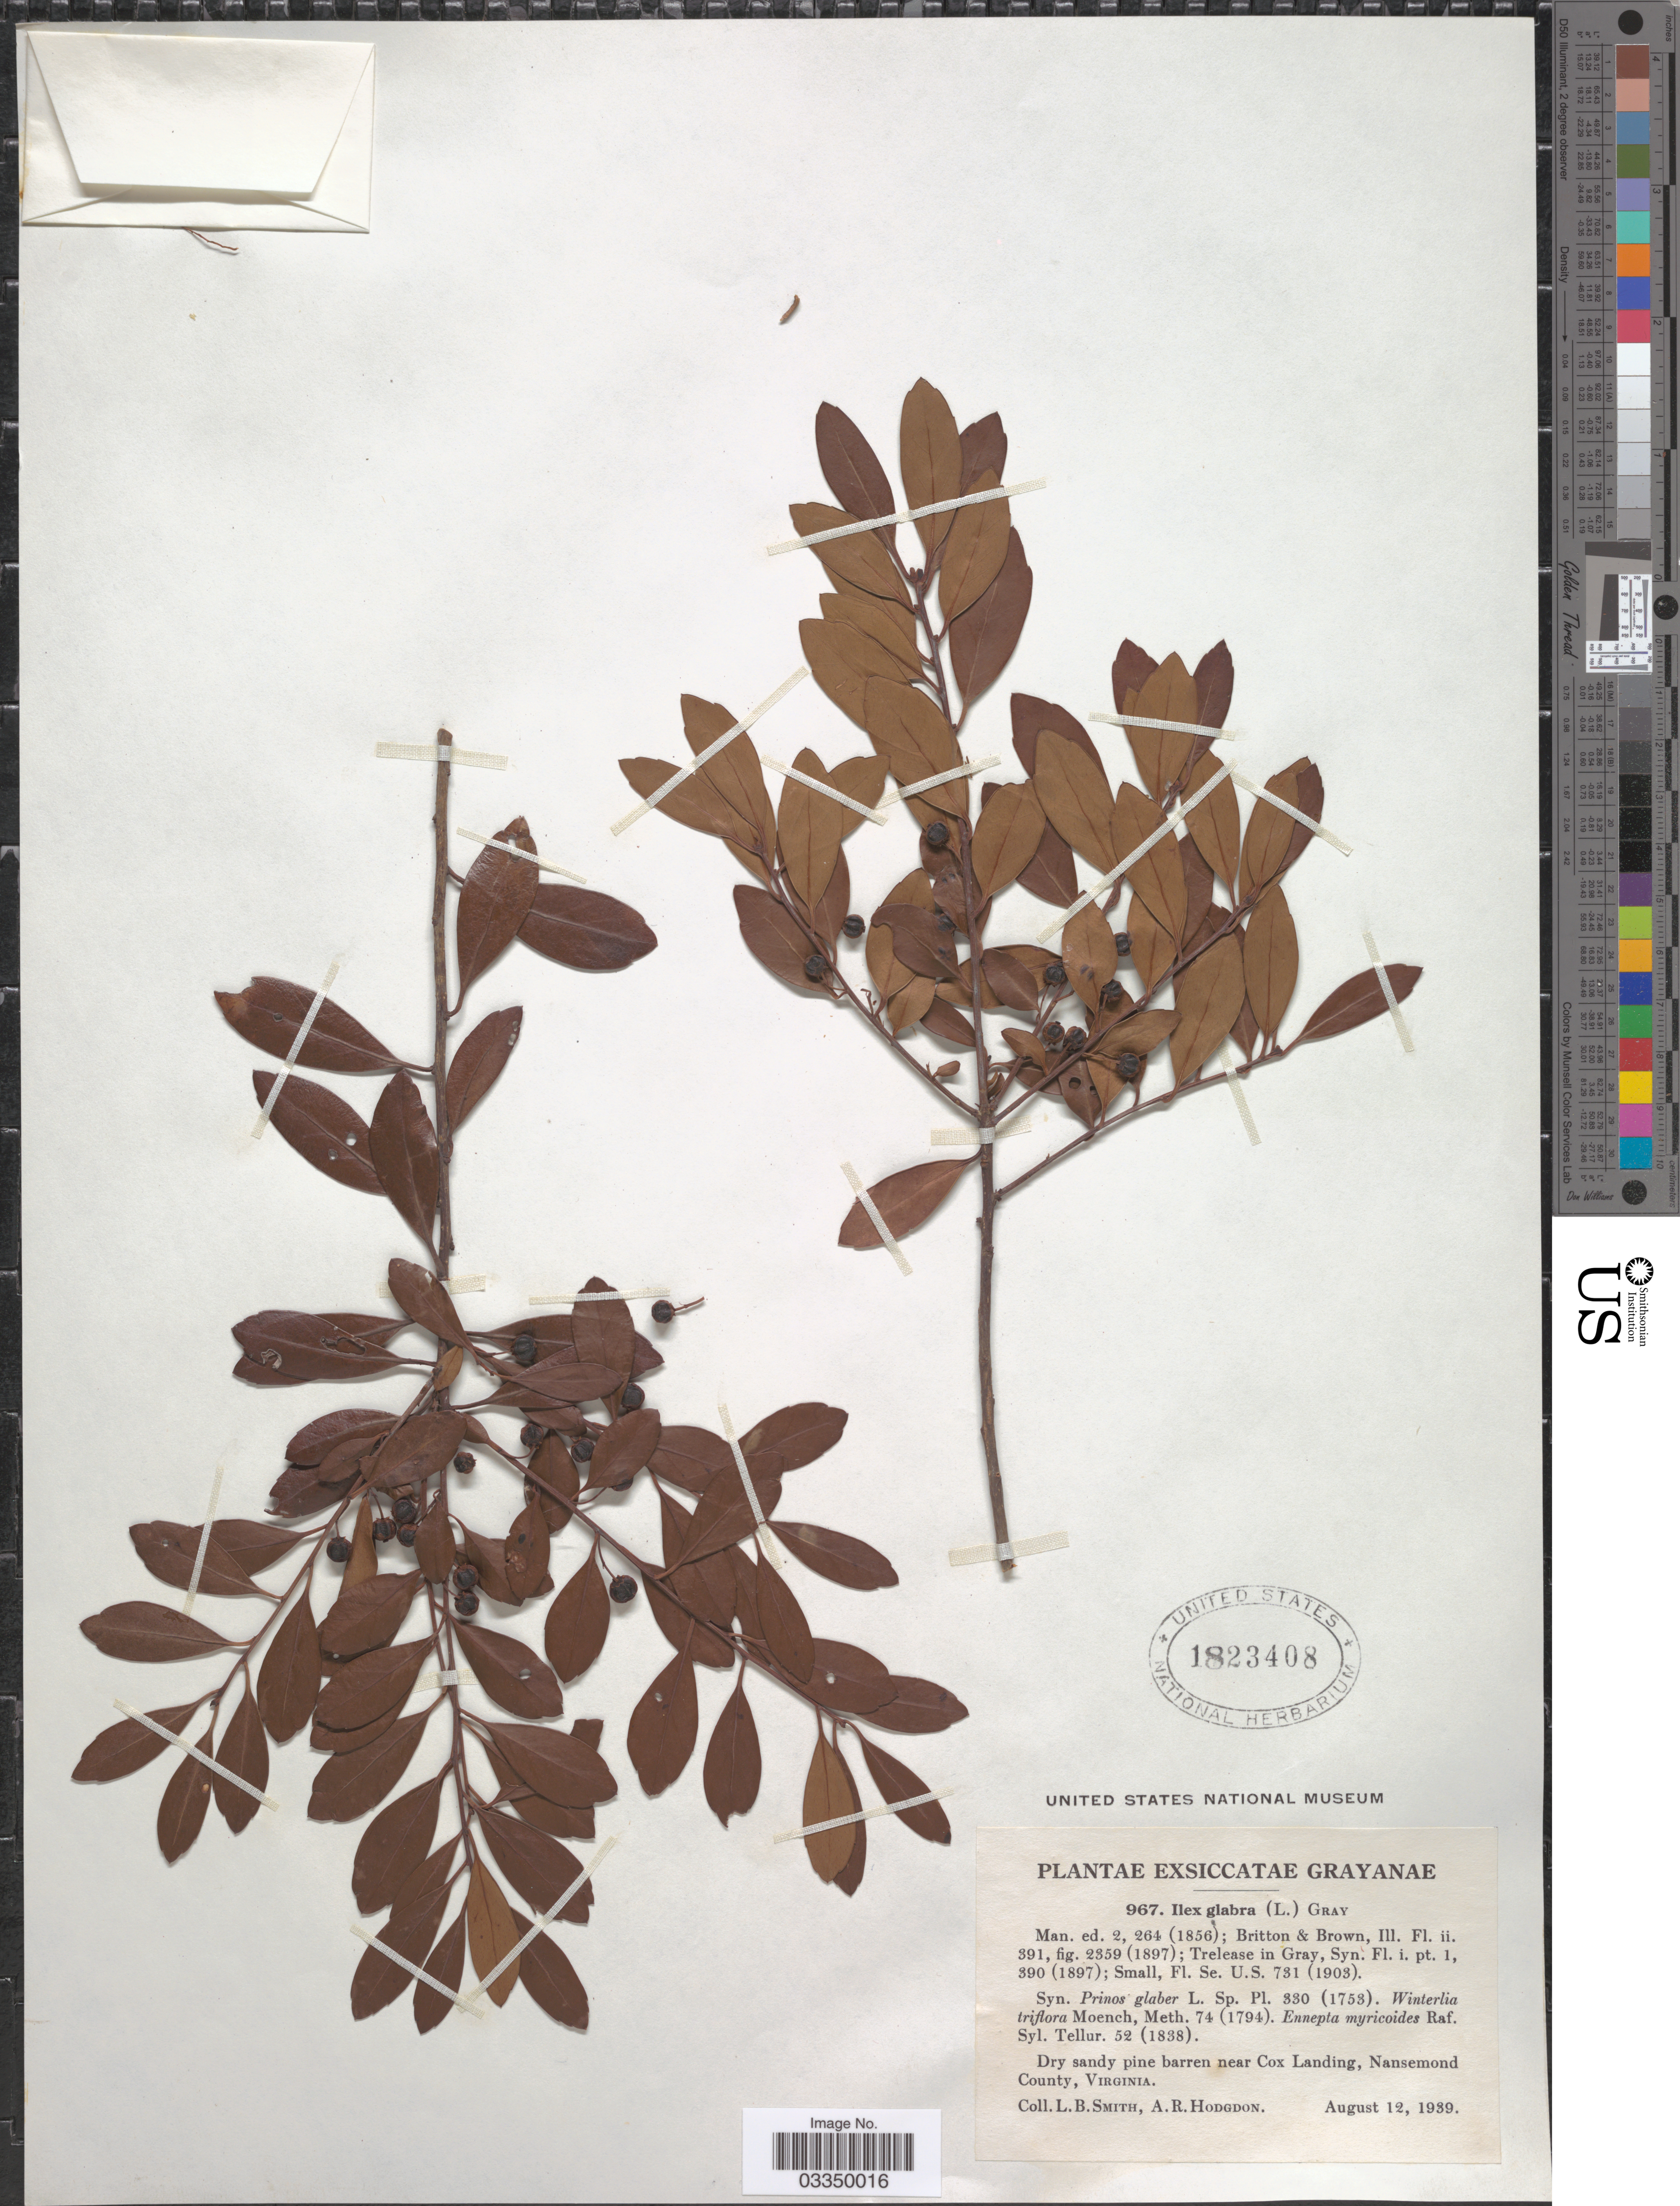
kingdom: Plantae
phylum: Tracheophyta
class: Magnoliopsida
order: Aquifoliales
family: Aquifoliaceae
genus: Ilex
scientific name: Ilex glabra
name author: (L.) A. Gray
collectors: L. Smith & A. R. Hodgdon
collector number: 967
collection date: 1939-08-12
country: United States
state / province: Virginia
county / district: City of Suffolk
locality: Near Cox Landing, Nansemond County.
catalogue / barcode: US 1823408